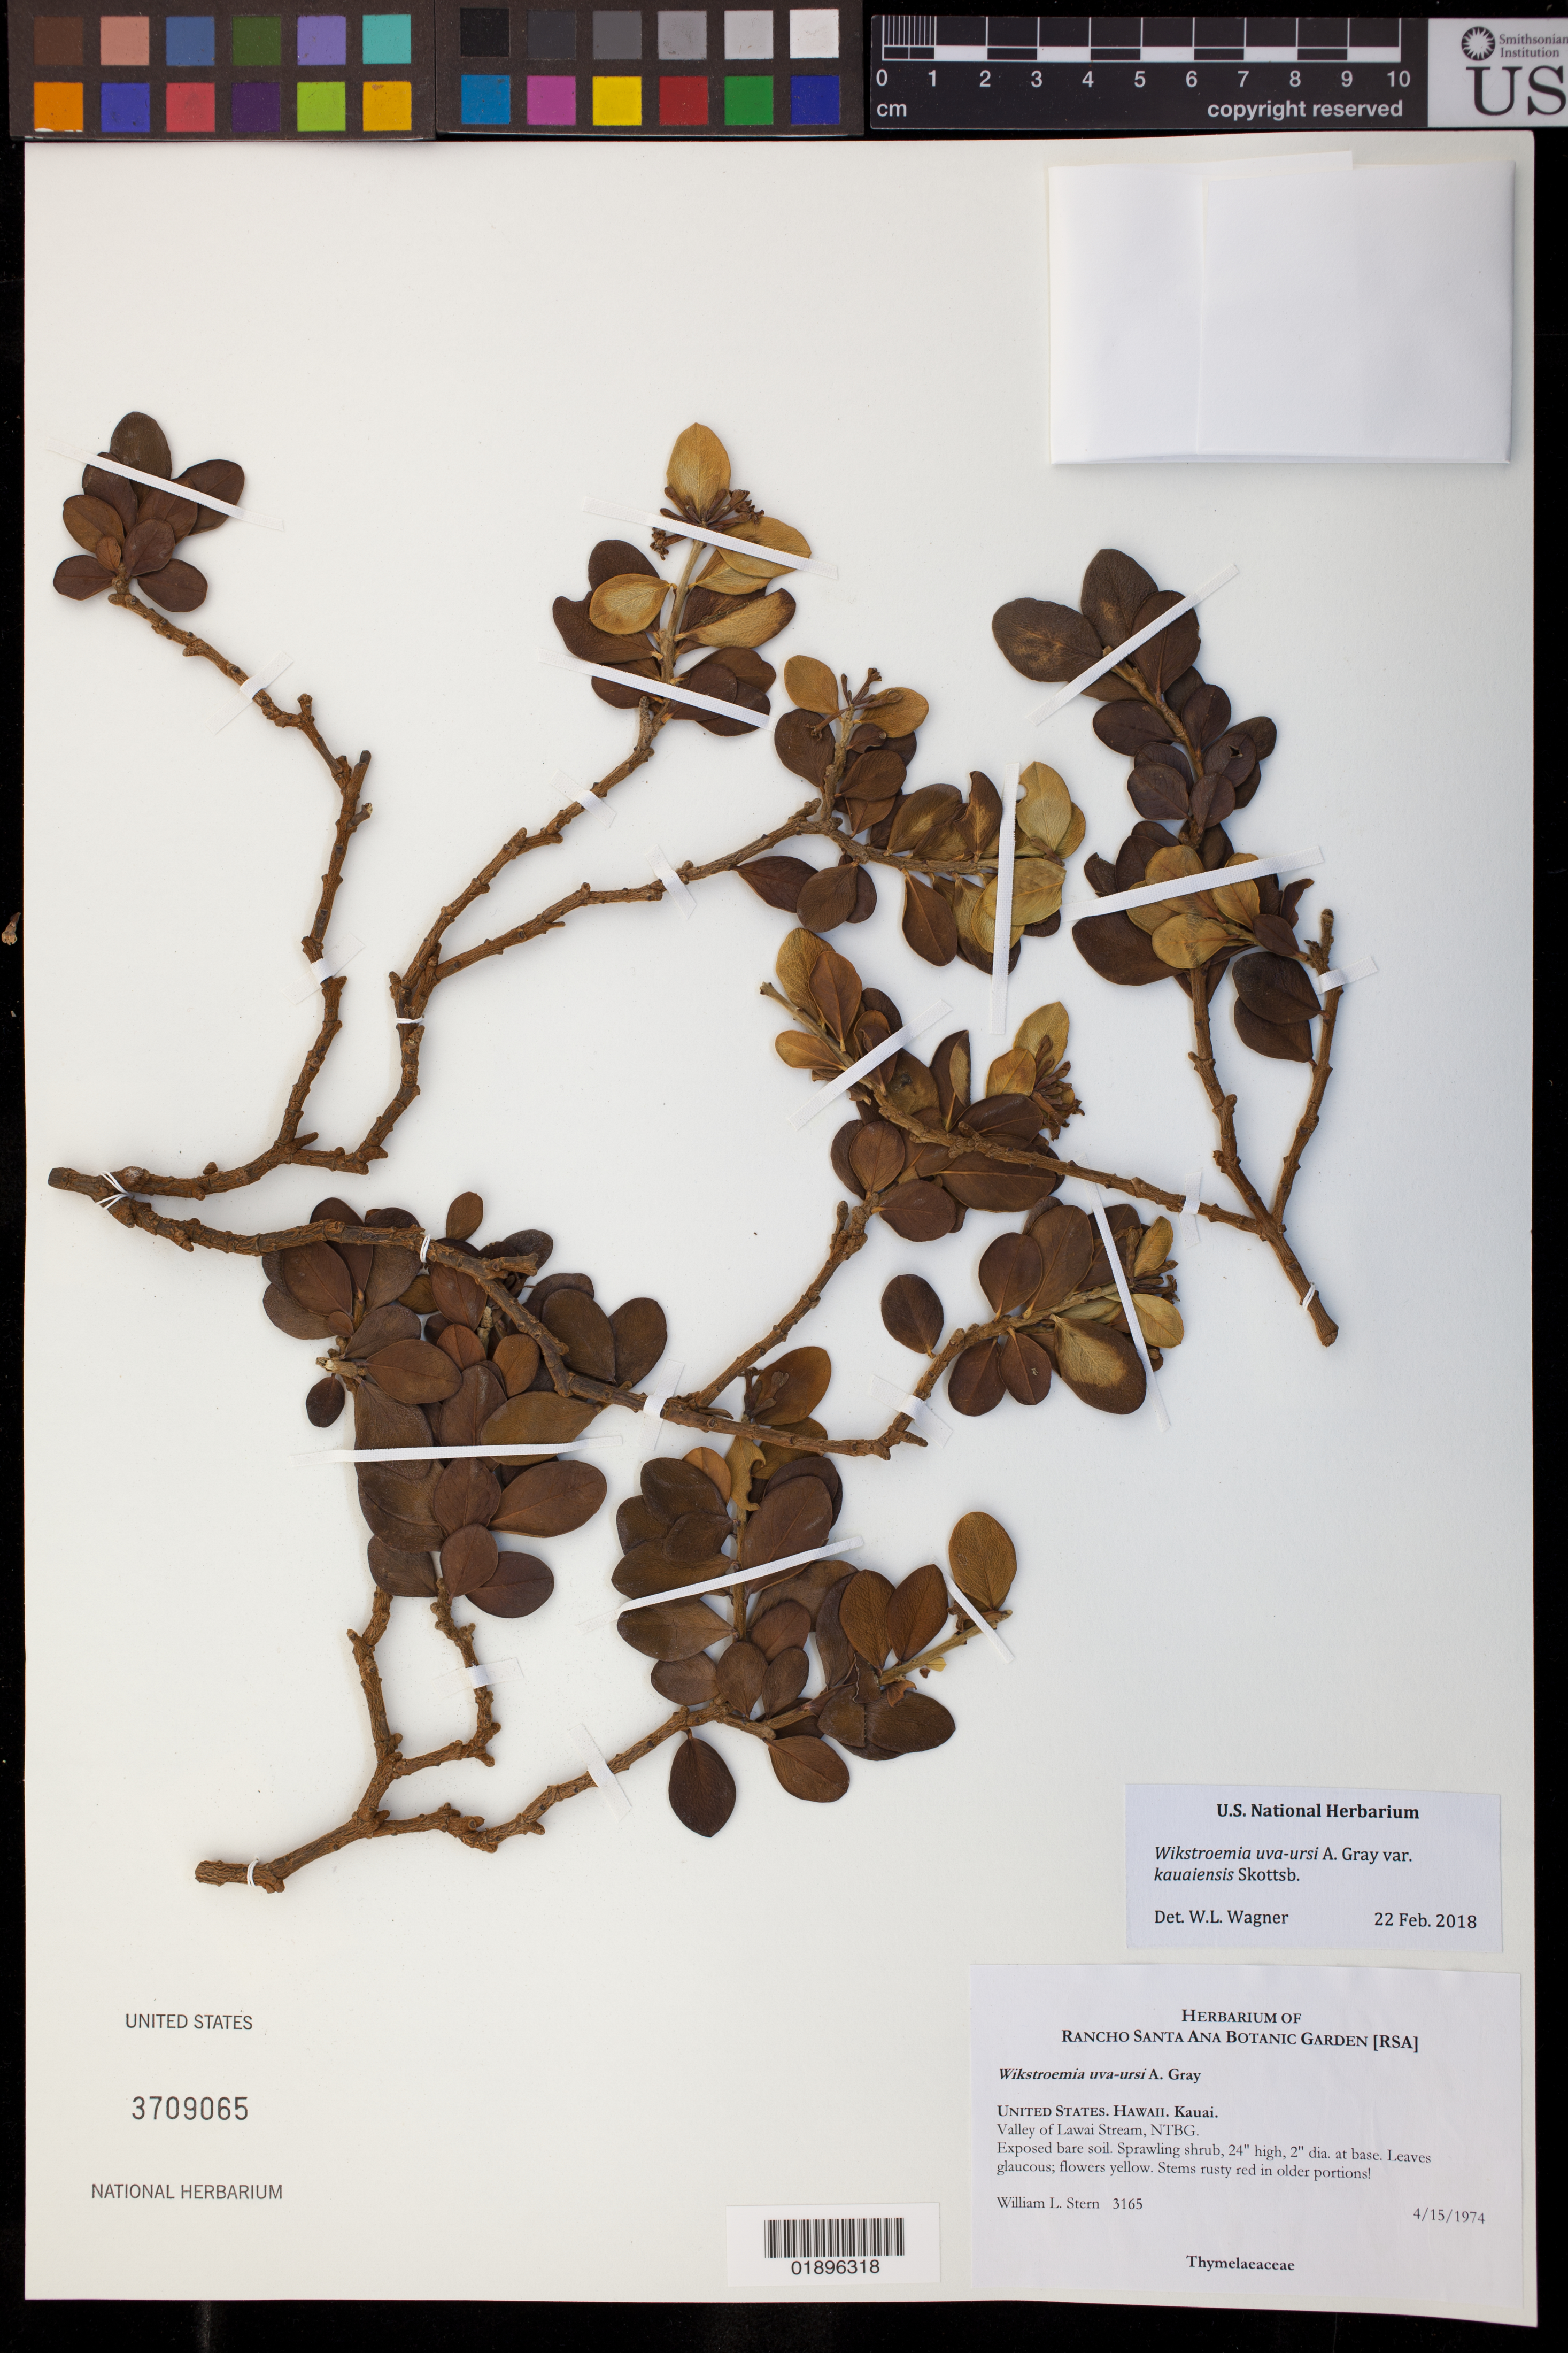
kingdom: Plantae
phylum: Tracheophyta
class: Magnoliopsida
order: Malvales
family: Thymelaeaceae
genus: Wikstroemia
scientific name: Wikstroemia uva-ursi var. kauaiensis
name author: Skottsb.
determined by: Wagner, W. L., (BOT), Smithsonian Institution - National Museum of Natural History (UNITED STATES)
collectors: W. L. Stern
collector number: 3165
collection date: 1974-04-15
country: United States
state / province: Hawaii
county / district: Kauai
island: Kaua'i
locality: Valley of Lawai Stream, NTBG.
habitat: Exposed bare soil.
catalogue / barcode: US 3709065